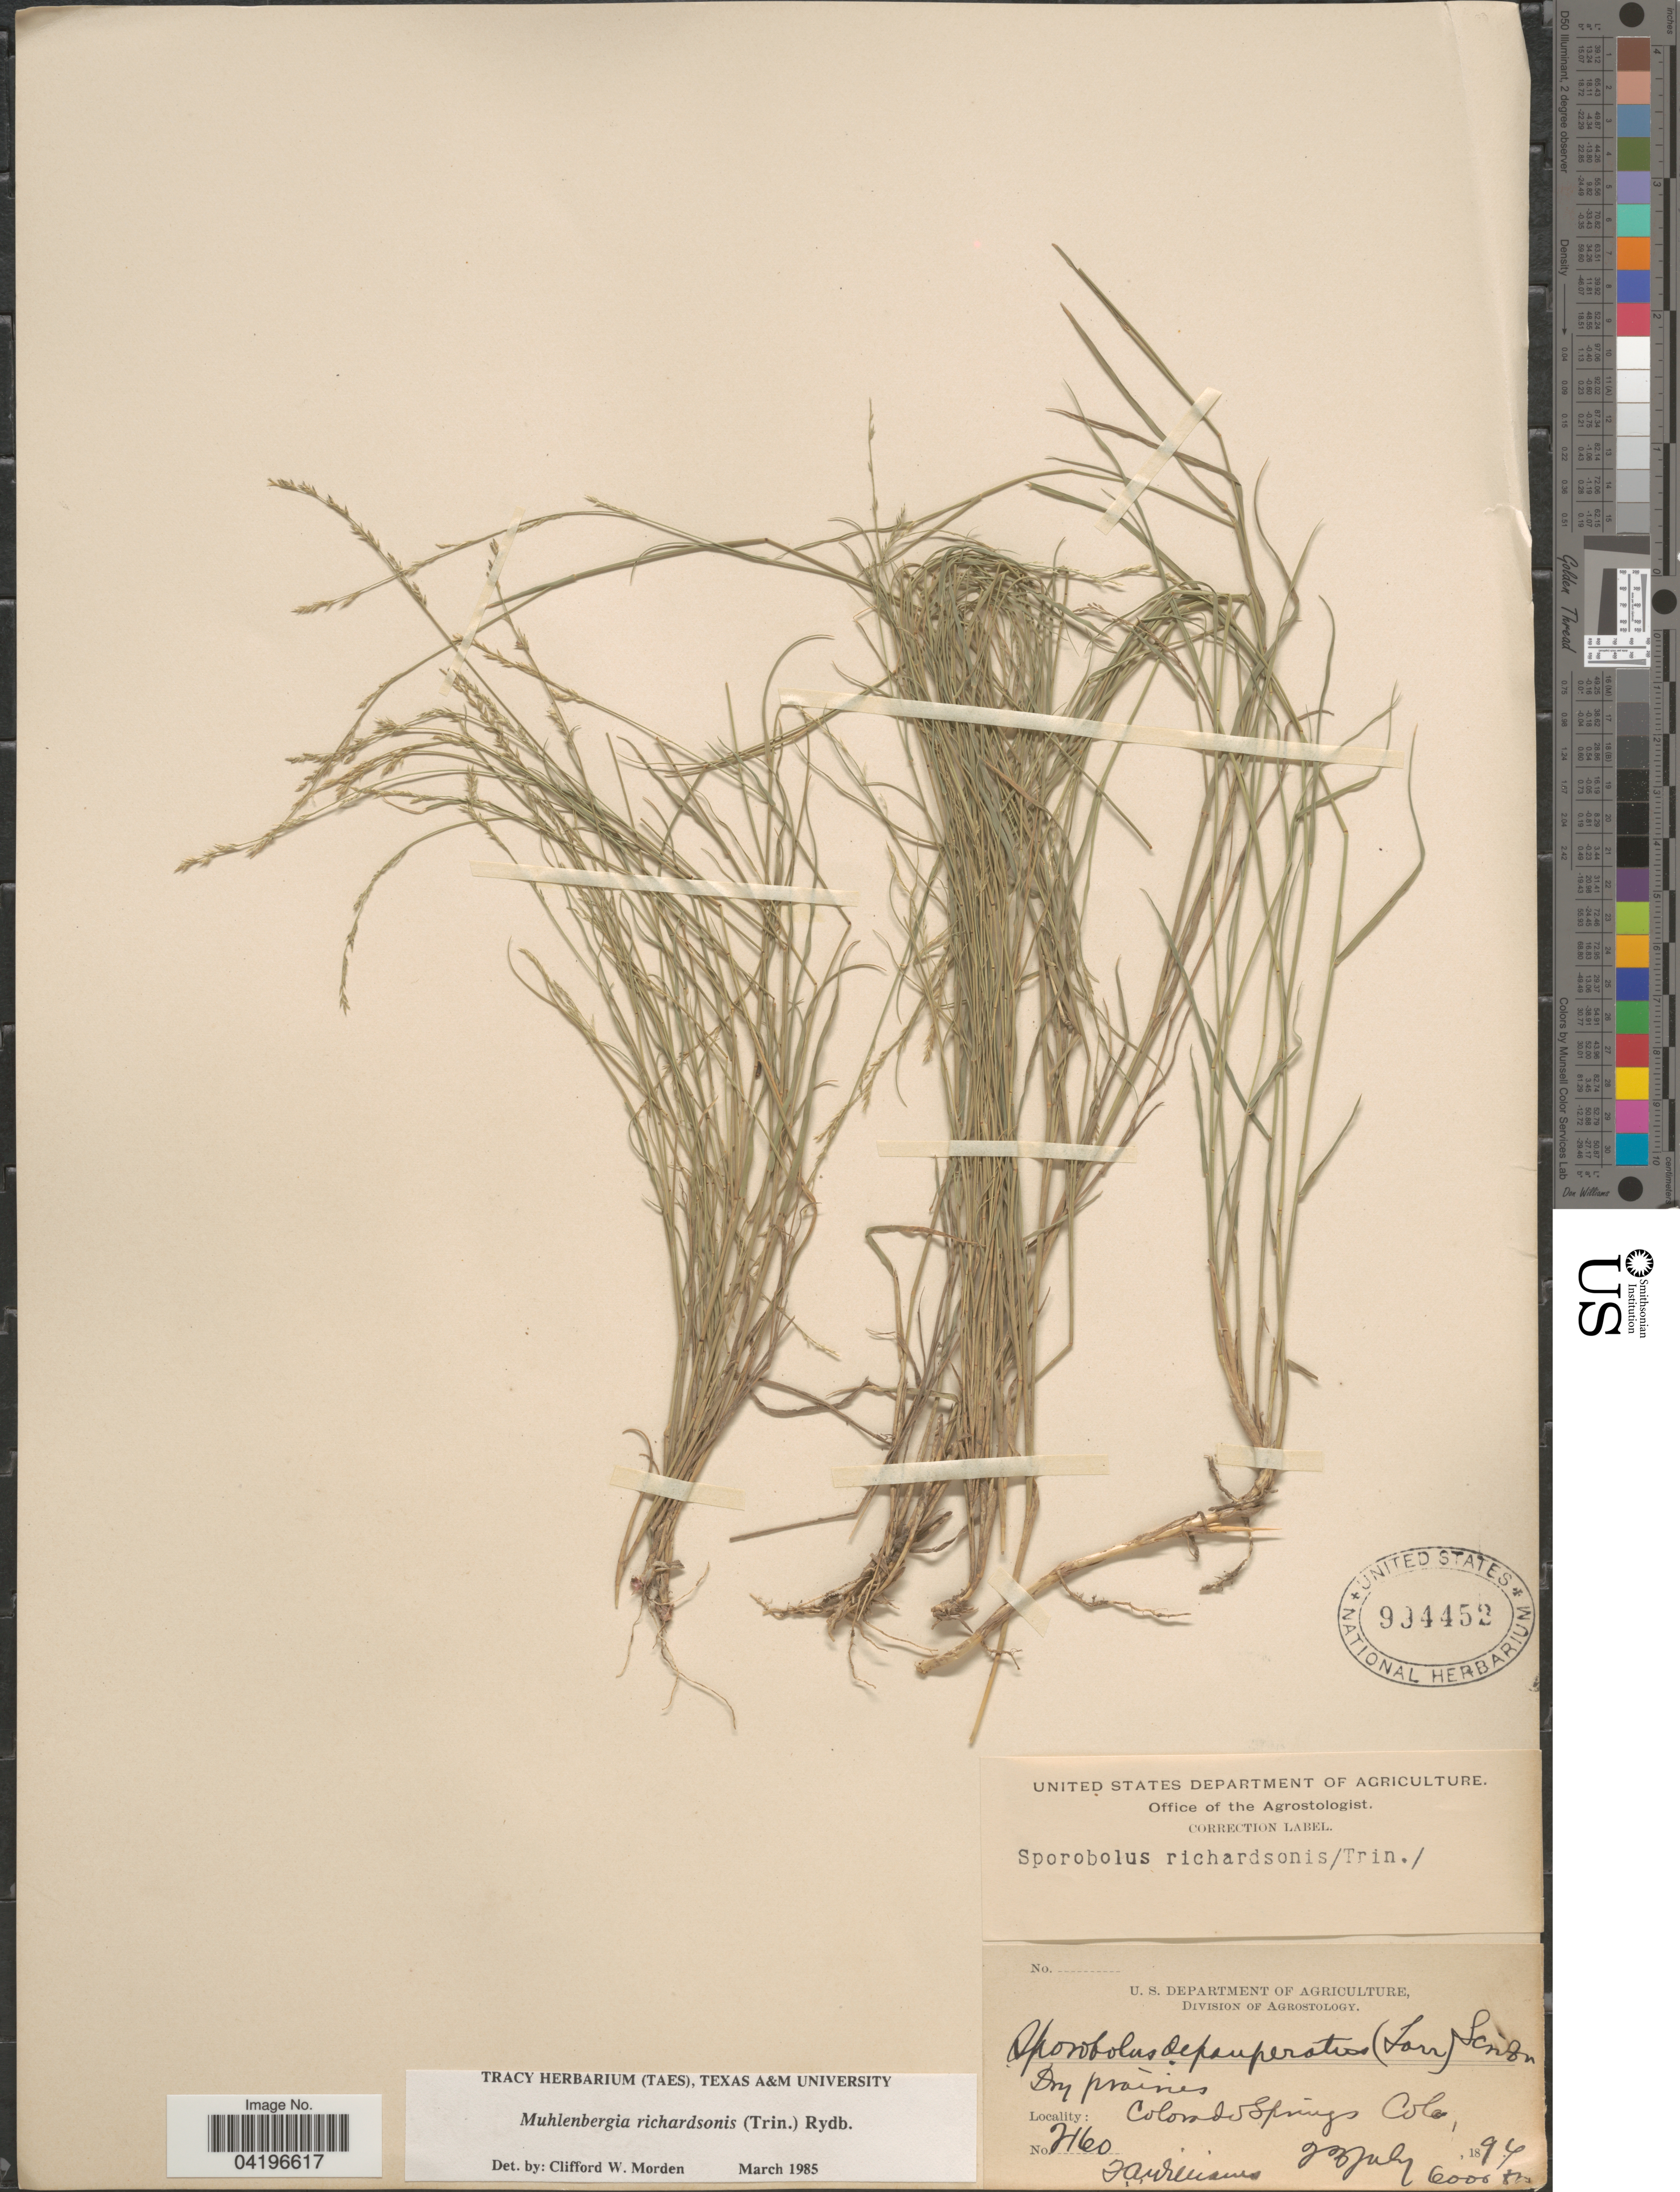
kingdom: Plantae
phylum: Tracheophyta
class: Liliopsida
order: Poales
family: Poaceae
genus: Muhlenbergia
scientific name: Muhlenbergia richardsonis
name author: (Trin.) Rydb.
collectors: T. Williams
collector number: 2160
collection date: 1896-07-23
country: United States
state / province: Colorado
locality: Colorado Springs.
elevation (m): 1829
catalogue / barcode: US 994452